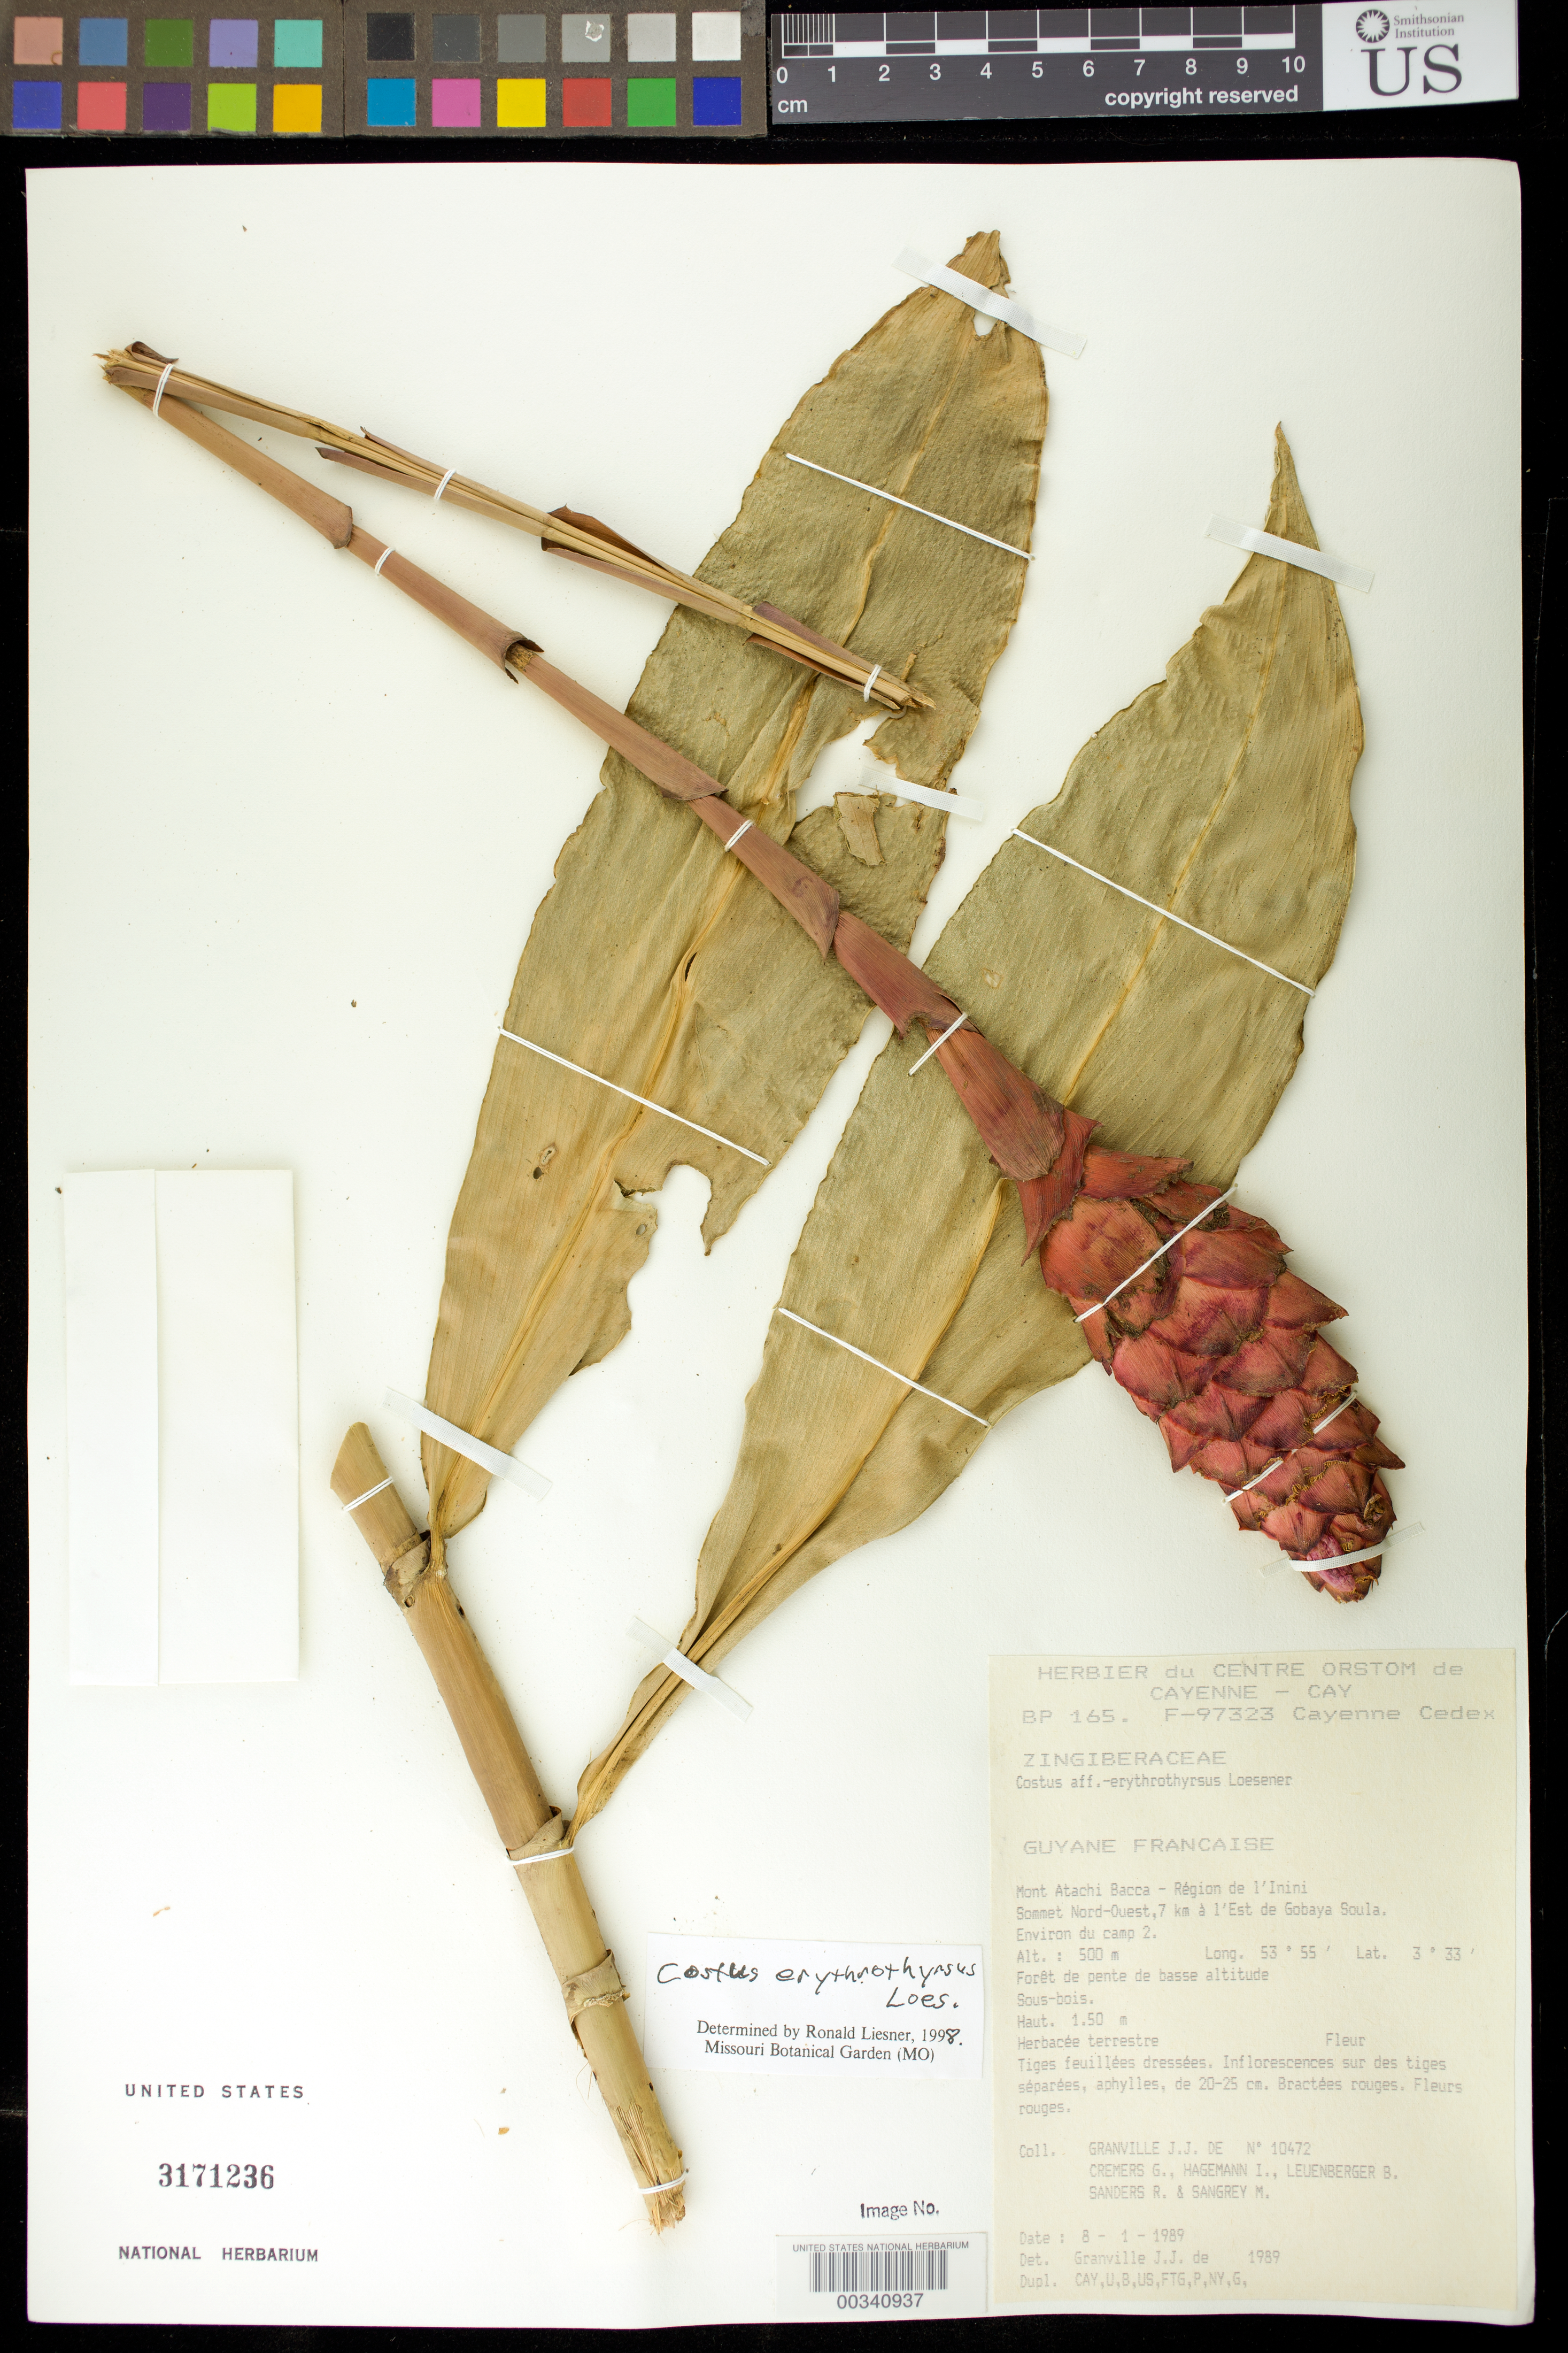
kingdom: Plantae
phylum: Tracheophyta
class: Liliopsida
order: Zingiberales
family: Costaceae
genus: Costus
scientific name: Costus sp.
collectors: J.-J. de Granville, G. Cremers, I. Hagemann, B. Leuenberger, R. Sanders & M. S. Sangrey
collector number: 10472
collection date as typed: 08 Jan 1989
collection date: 1989-01-08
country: French Guiana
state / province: Saint-Laurent-du-Maroni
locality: Mont atachi bacca - region de l'inini, sommet nord-ouest, 7 km a l'est de gobaya soula, environ du camp 2. [in former inini arrondissement.]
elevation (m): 500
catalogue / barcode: US 3171236